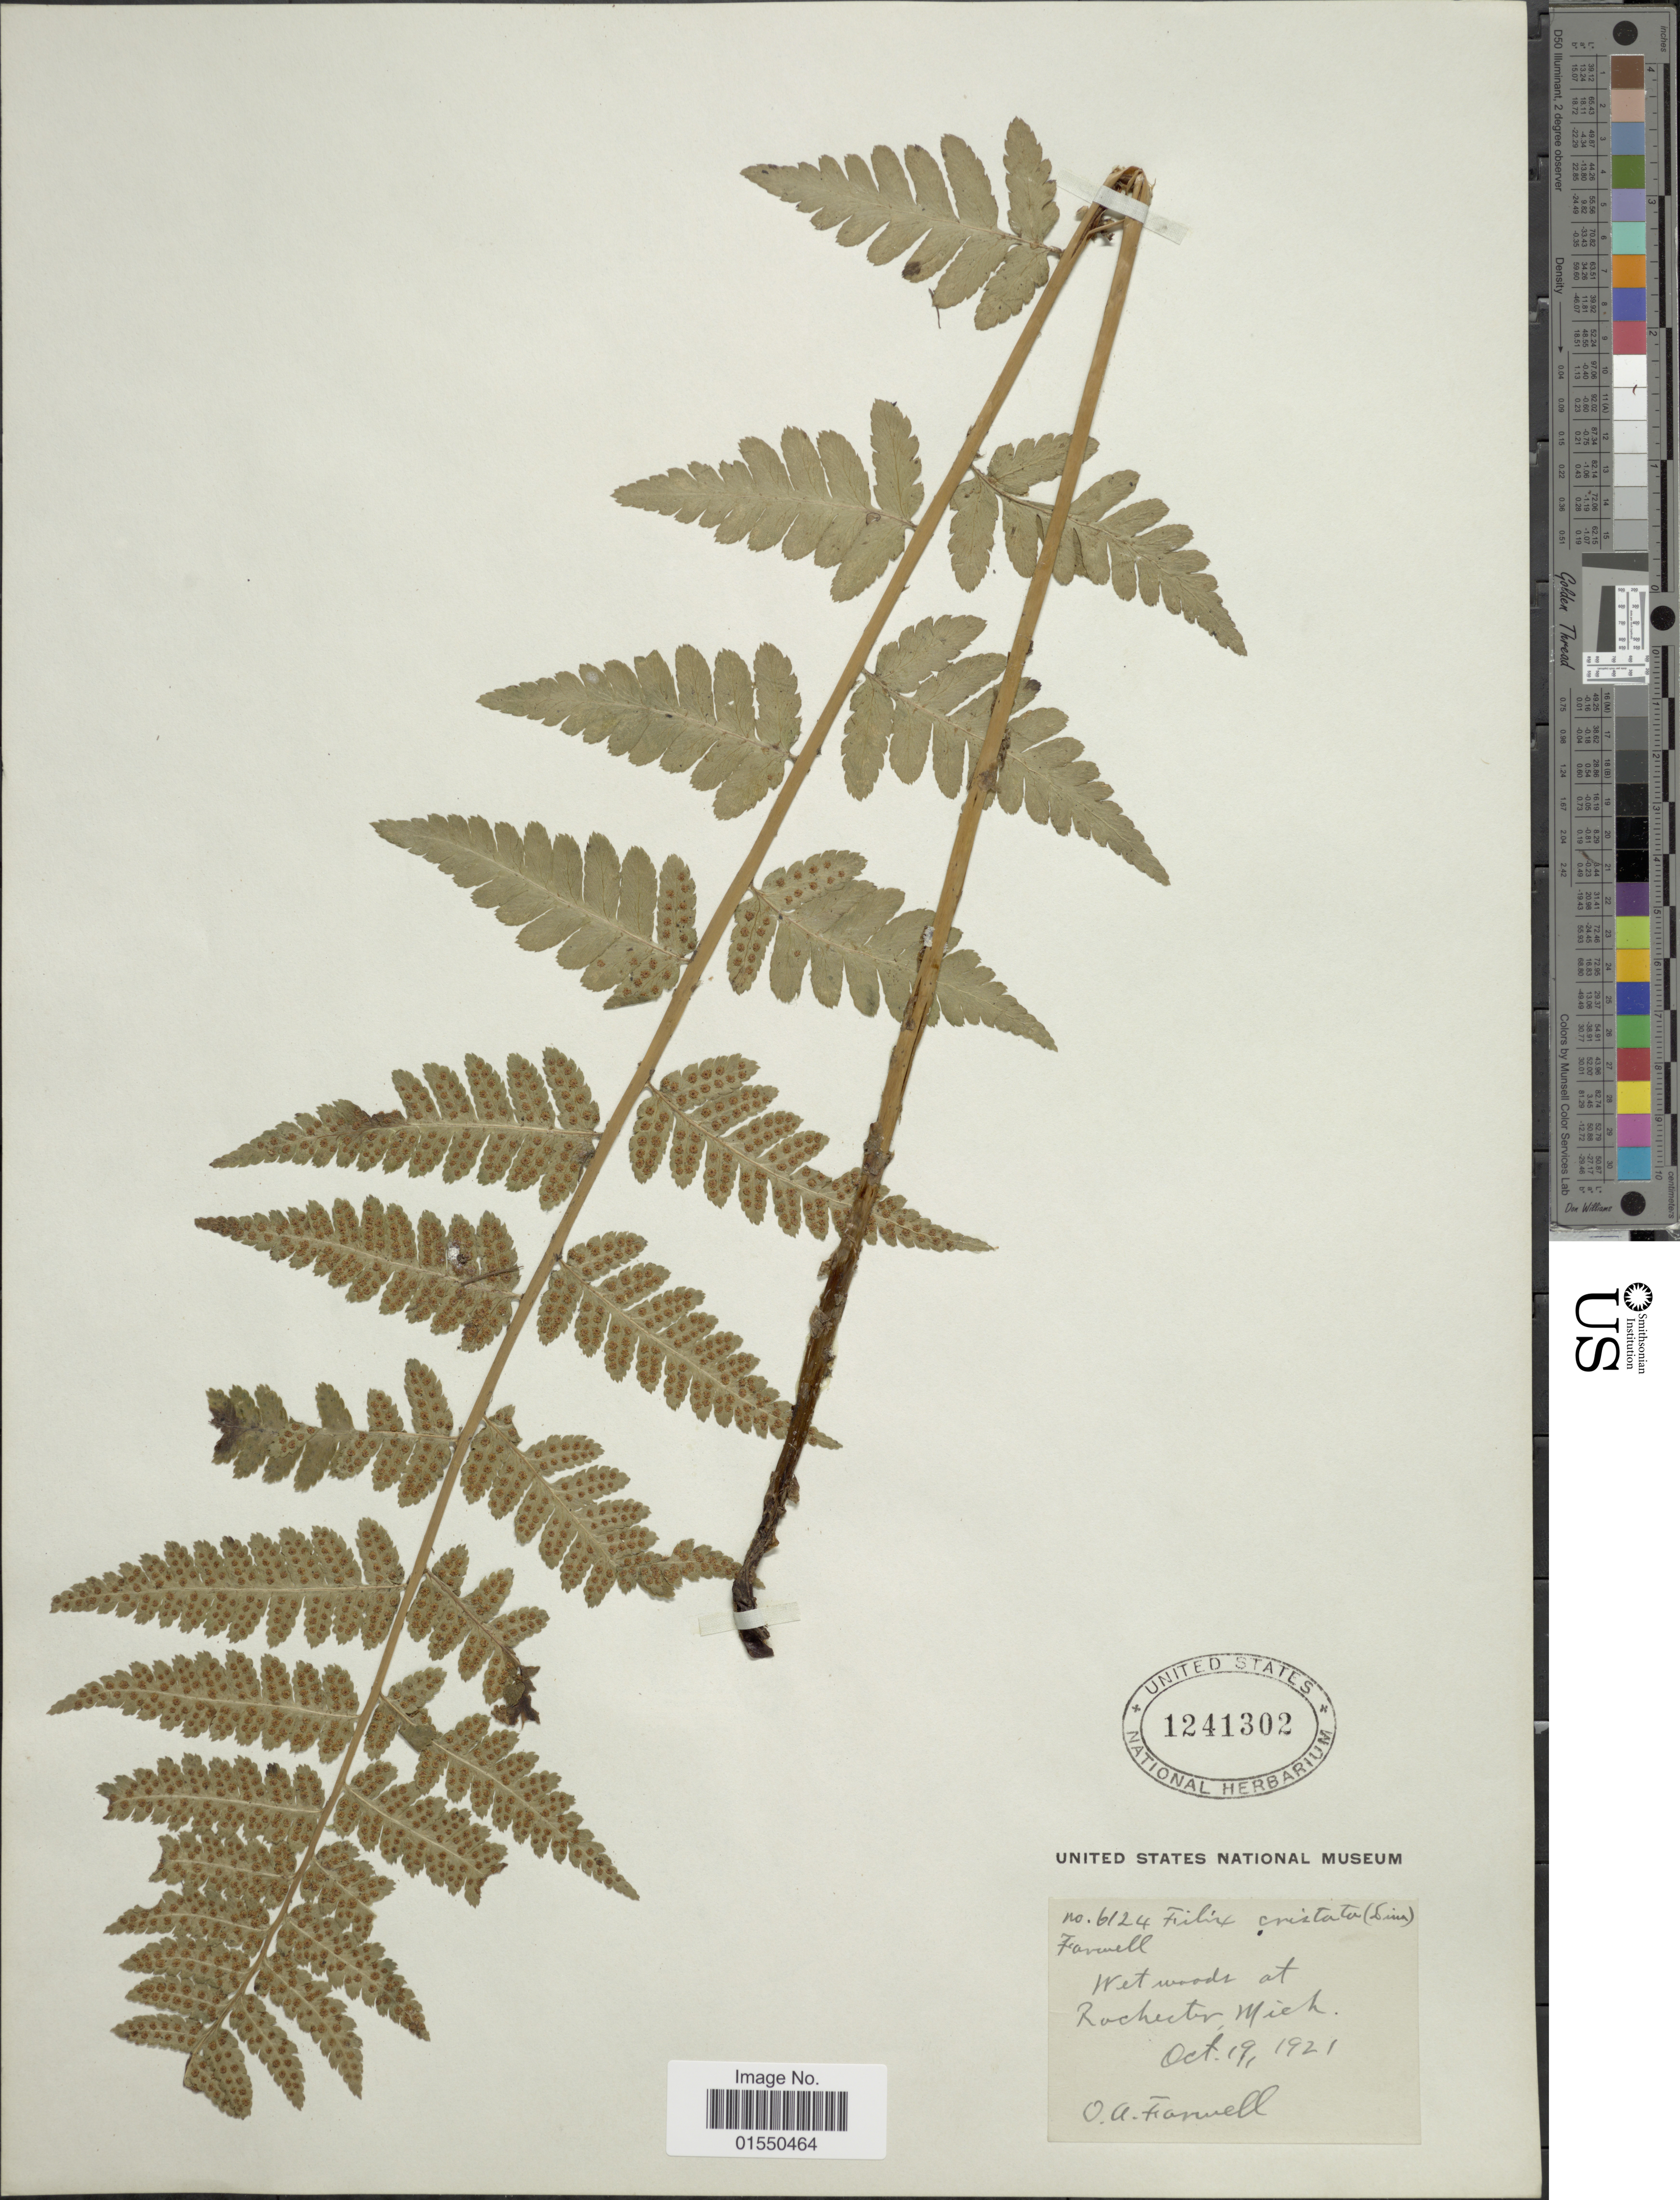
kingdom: Plantae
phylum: Tracheophyta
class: Polypodiopsida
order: Polypodiales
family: Dryopteridaceae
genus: Dryopteris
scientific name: Dryopteris cristata var. spinulosa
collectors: O. Farwell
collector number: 6124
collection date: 1921-10-19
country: United States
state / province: Michigan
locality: Wet woods at Rochester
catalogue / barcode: US 1241302